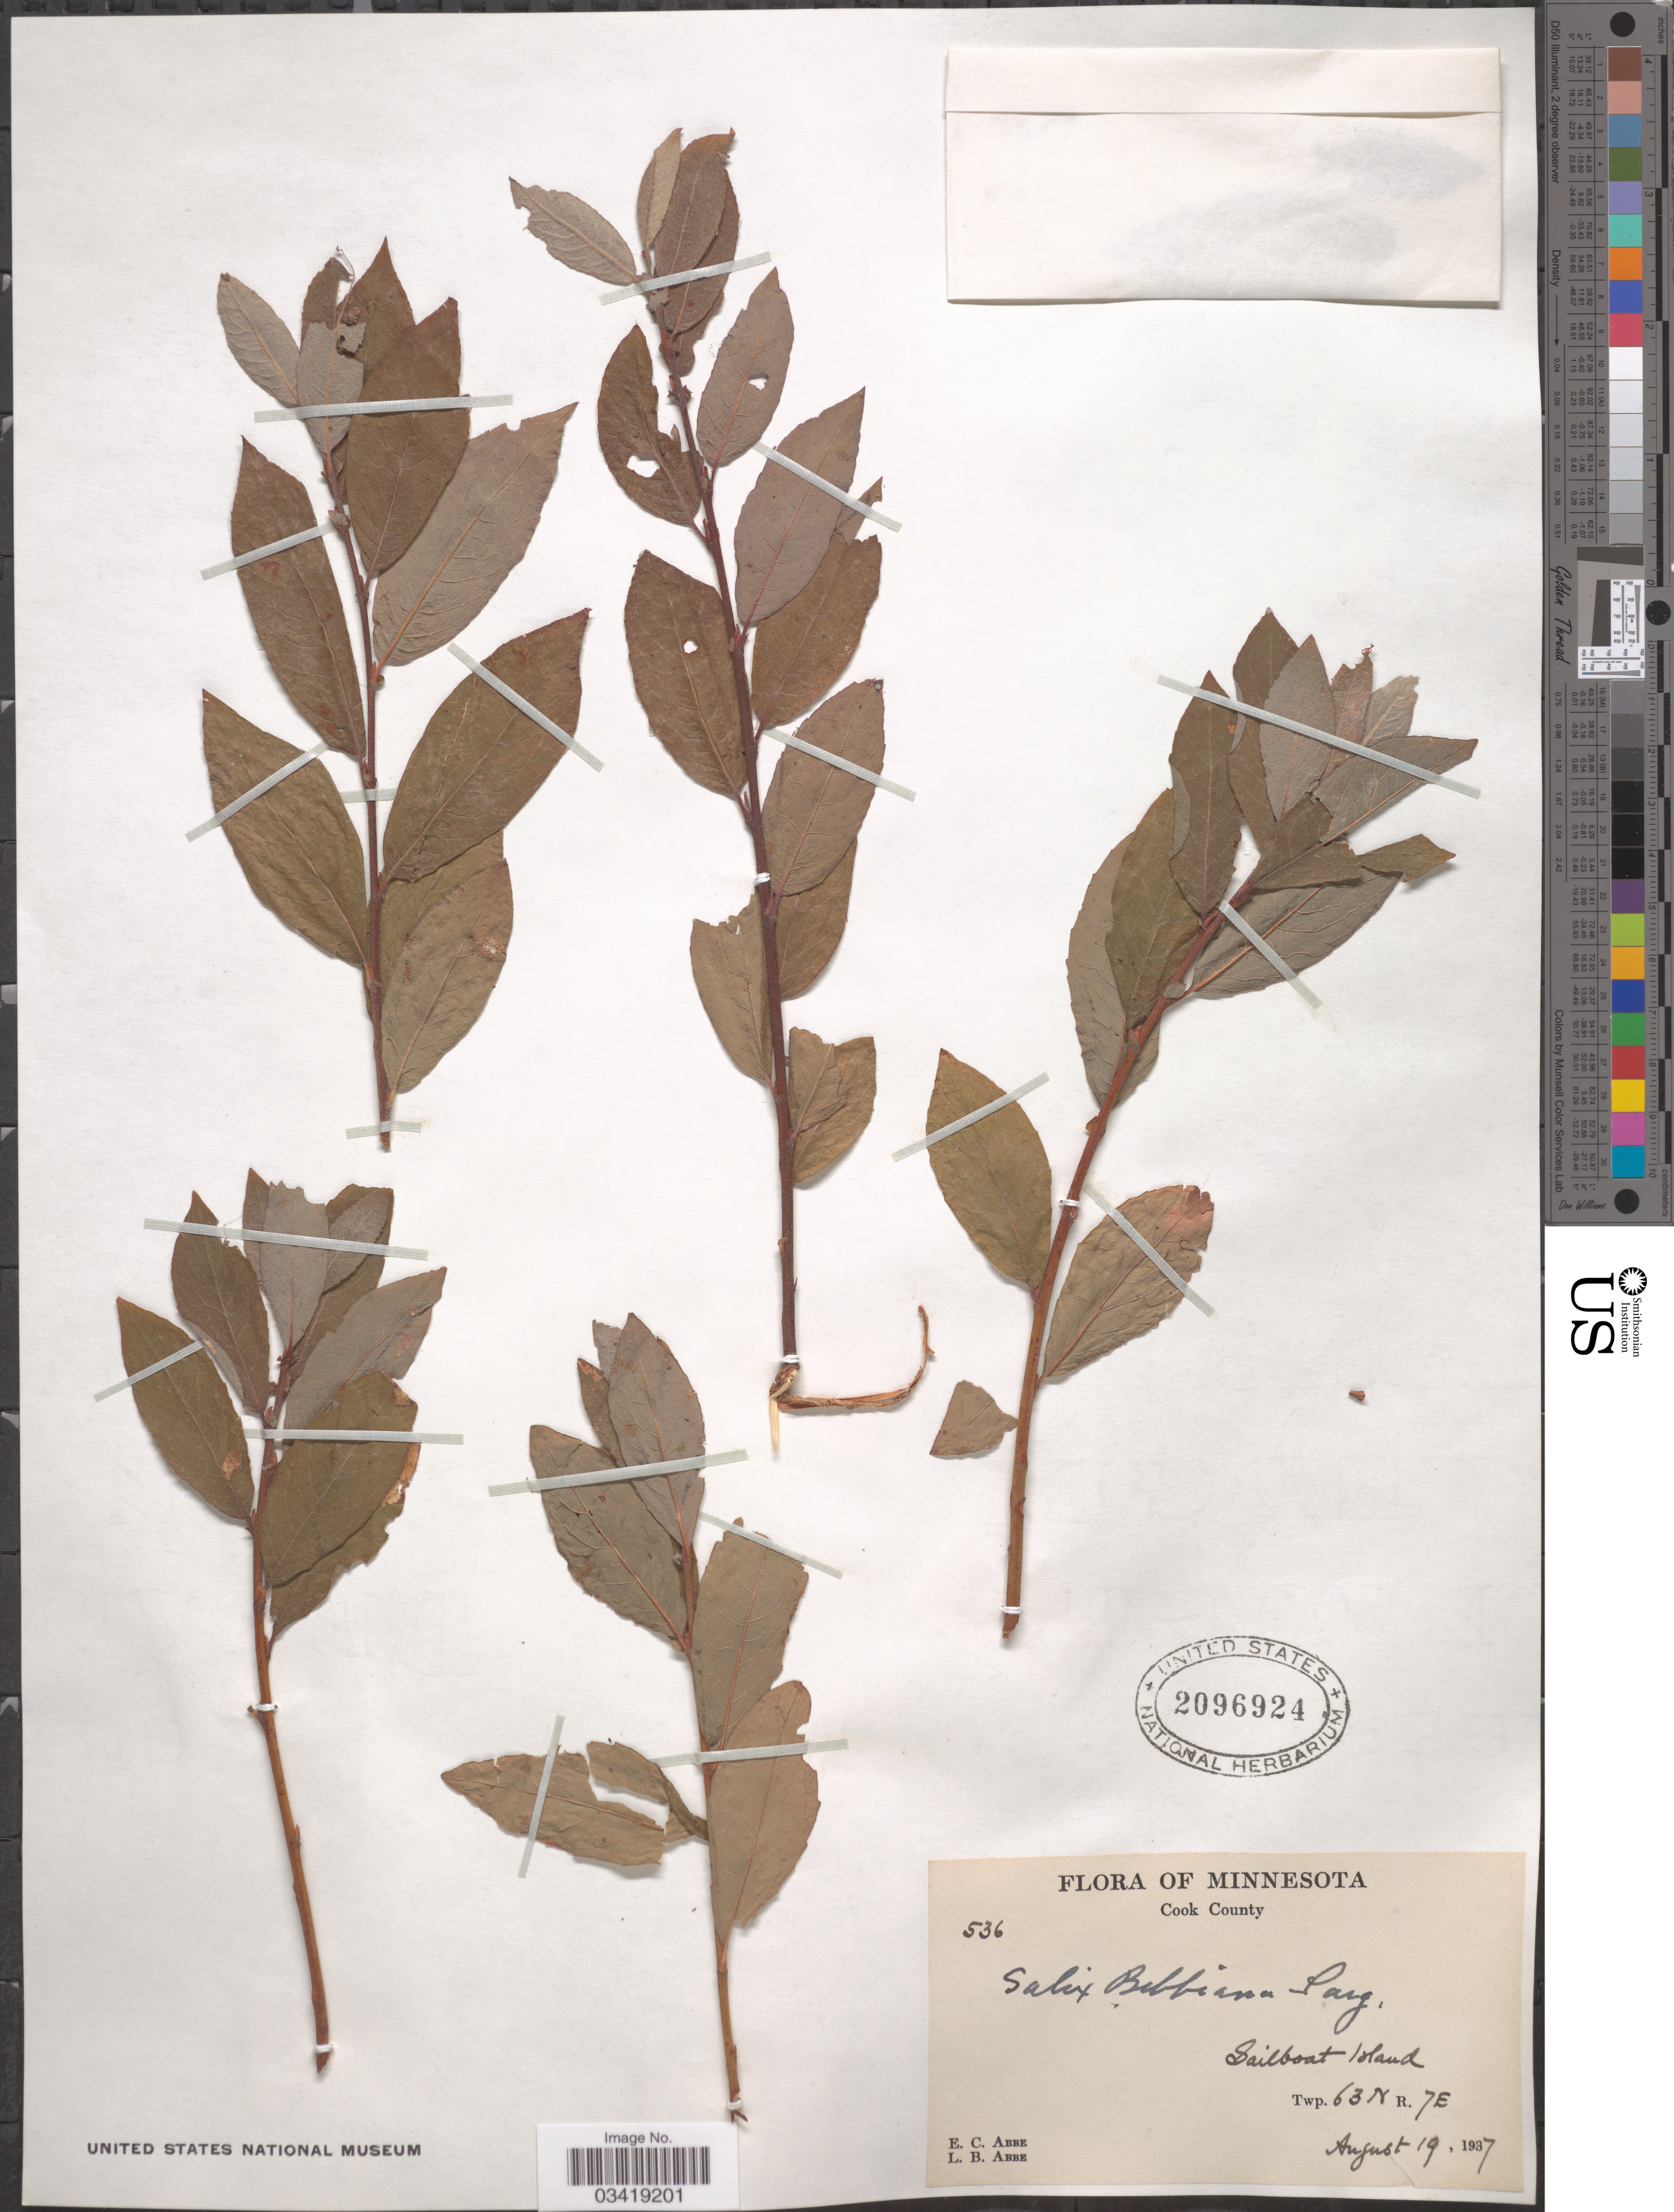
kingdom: Plantae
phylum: Tracheophyta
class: Magnoliopsida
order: Malpighiales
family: Salicaceae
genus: Salix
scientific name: Salix bebbiana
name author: Sarg.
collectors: E. C. Abbe & L. B. Abbe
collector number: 536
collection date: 1937-08-19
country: United States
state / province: Minnesota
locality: Cook County. Sailboat Island. Twp. 63 N R. 7E.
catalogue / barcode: US 2096924